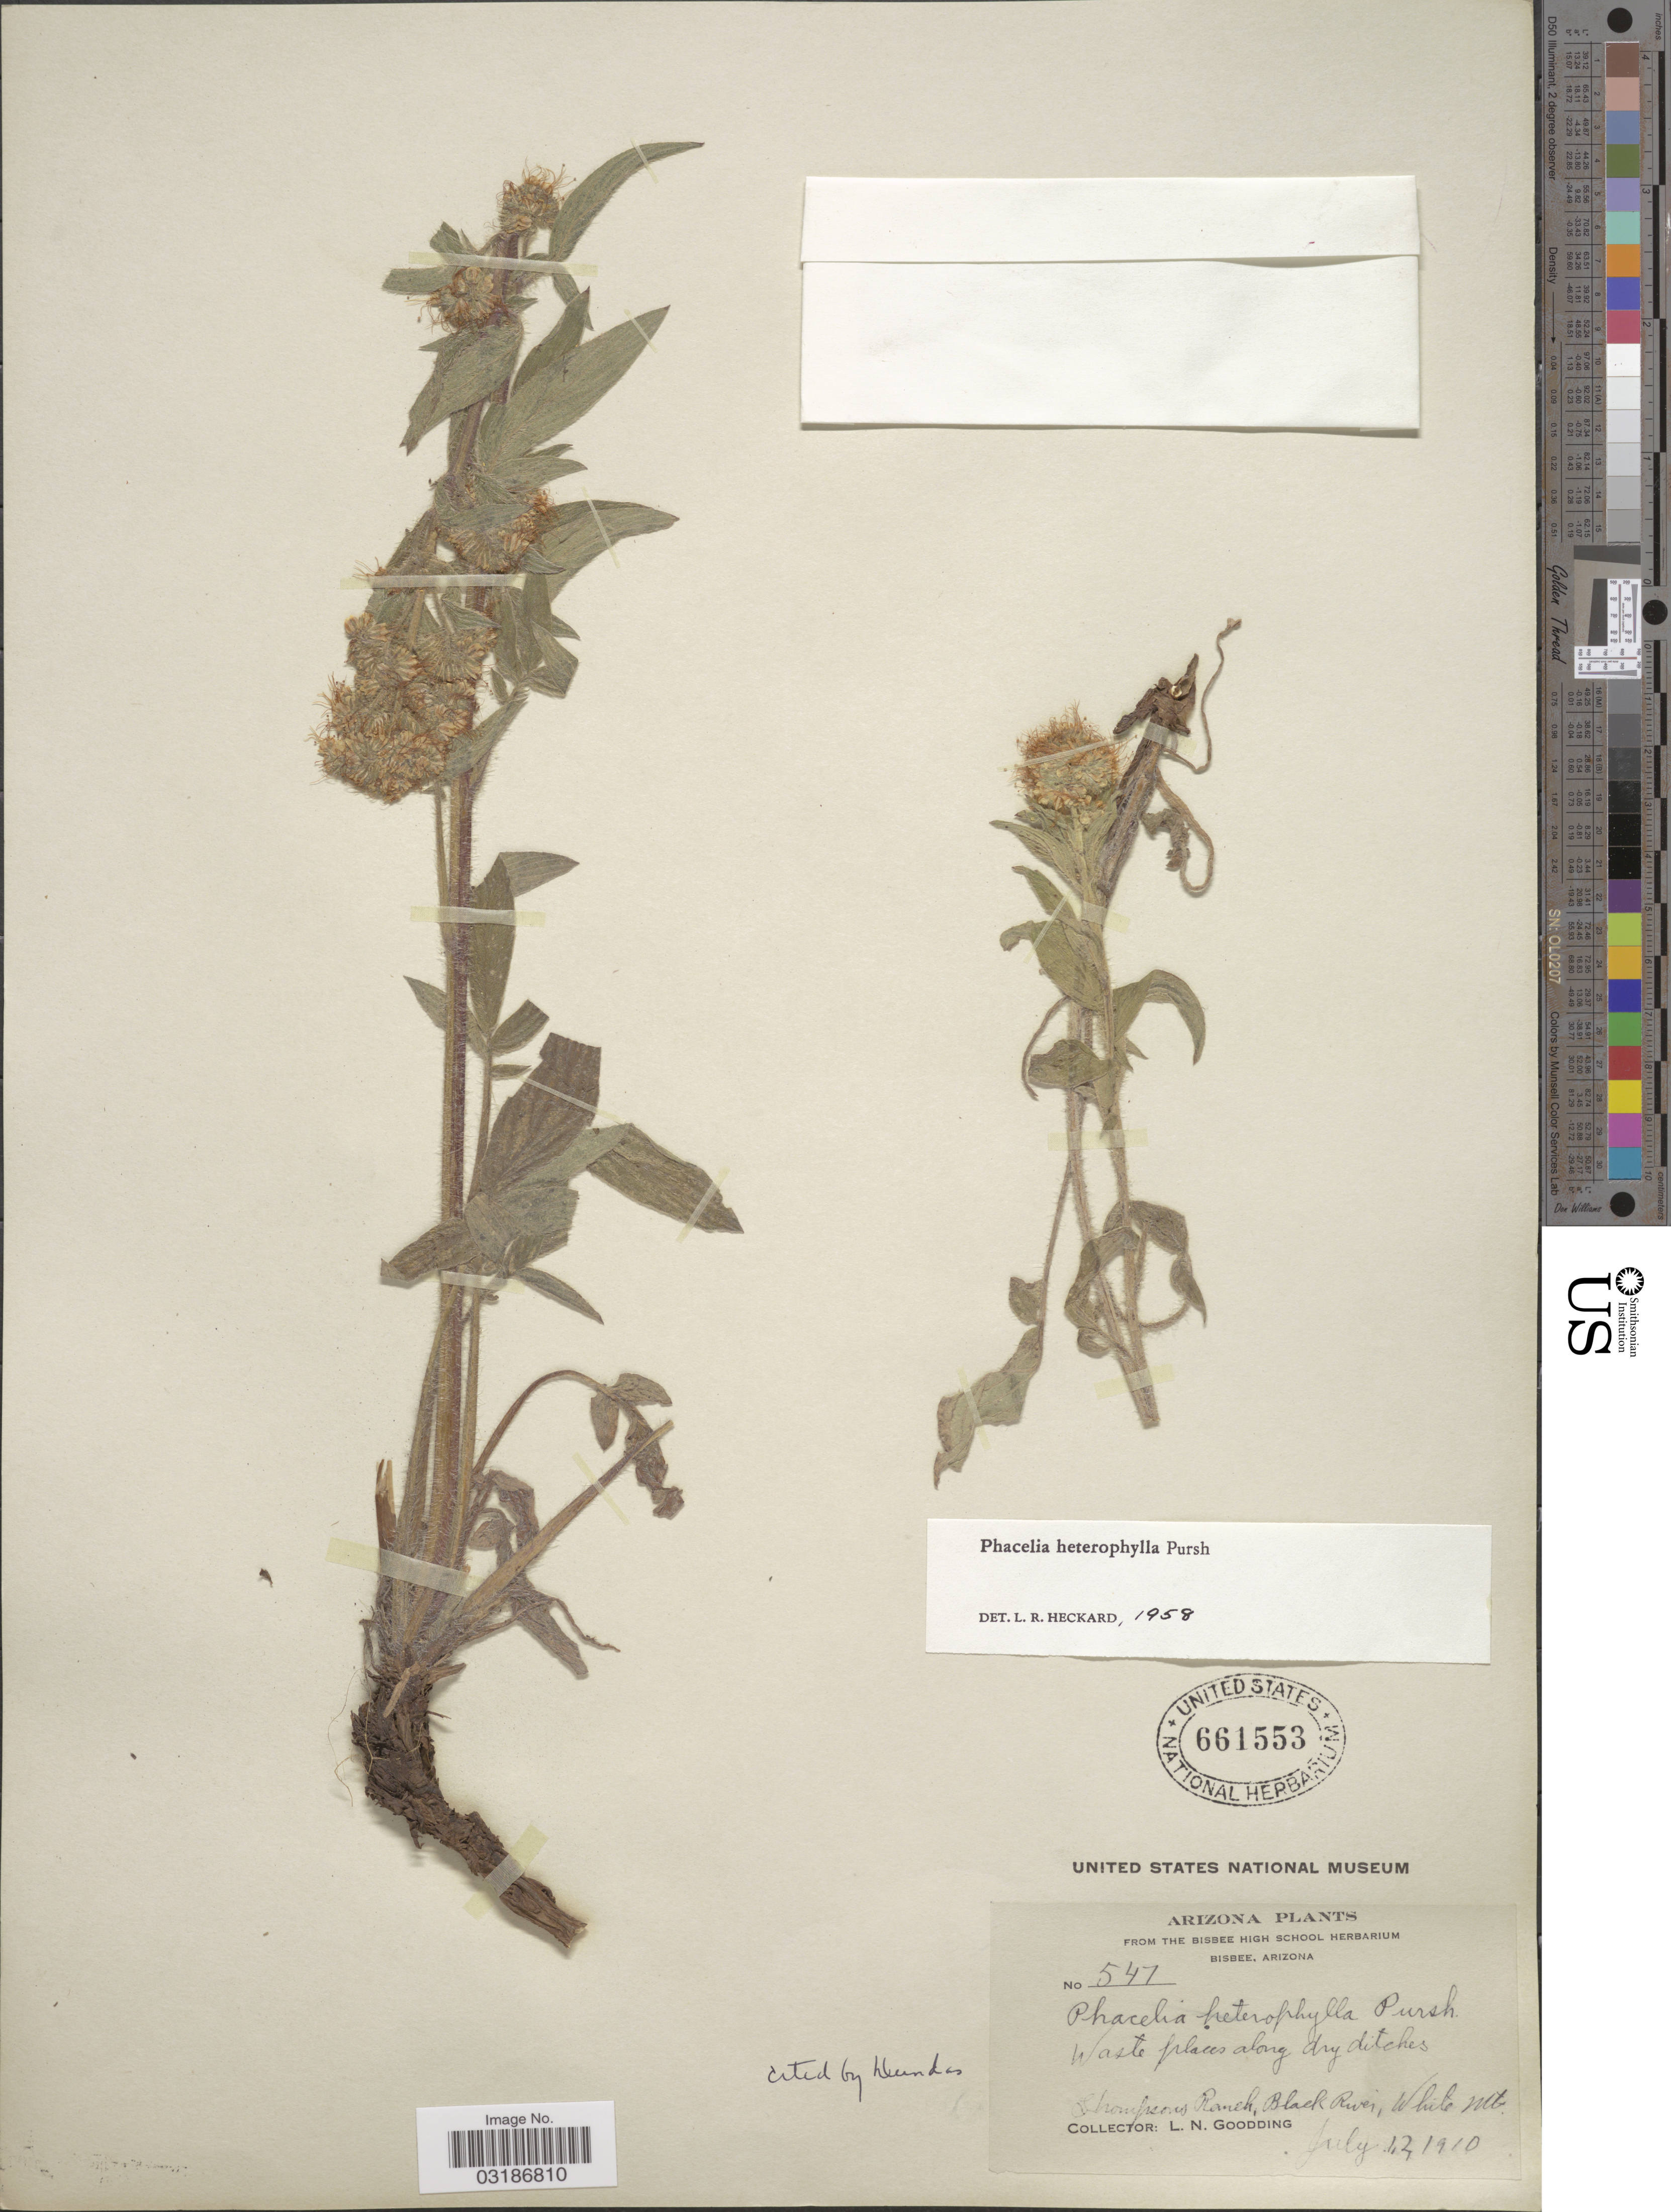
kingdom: Plantae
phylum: Tracheophyta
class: Magnoliopsida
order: Boraginales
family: Hydrophyllaceae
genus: Phacelia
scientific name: Phacelia heterophylla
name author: Pursh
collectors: L. N. Goodding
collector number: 547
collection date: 1910-07-12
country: United States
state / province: Arizona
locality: Waste places along dry ditches. Thompsons Ranch, Black River, White Mts.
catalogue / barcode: US 661553